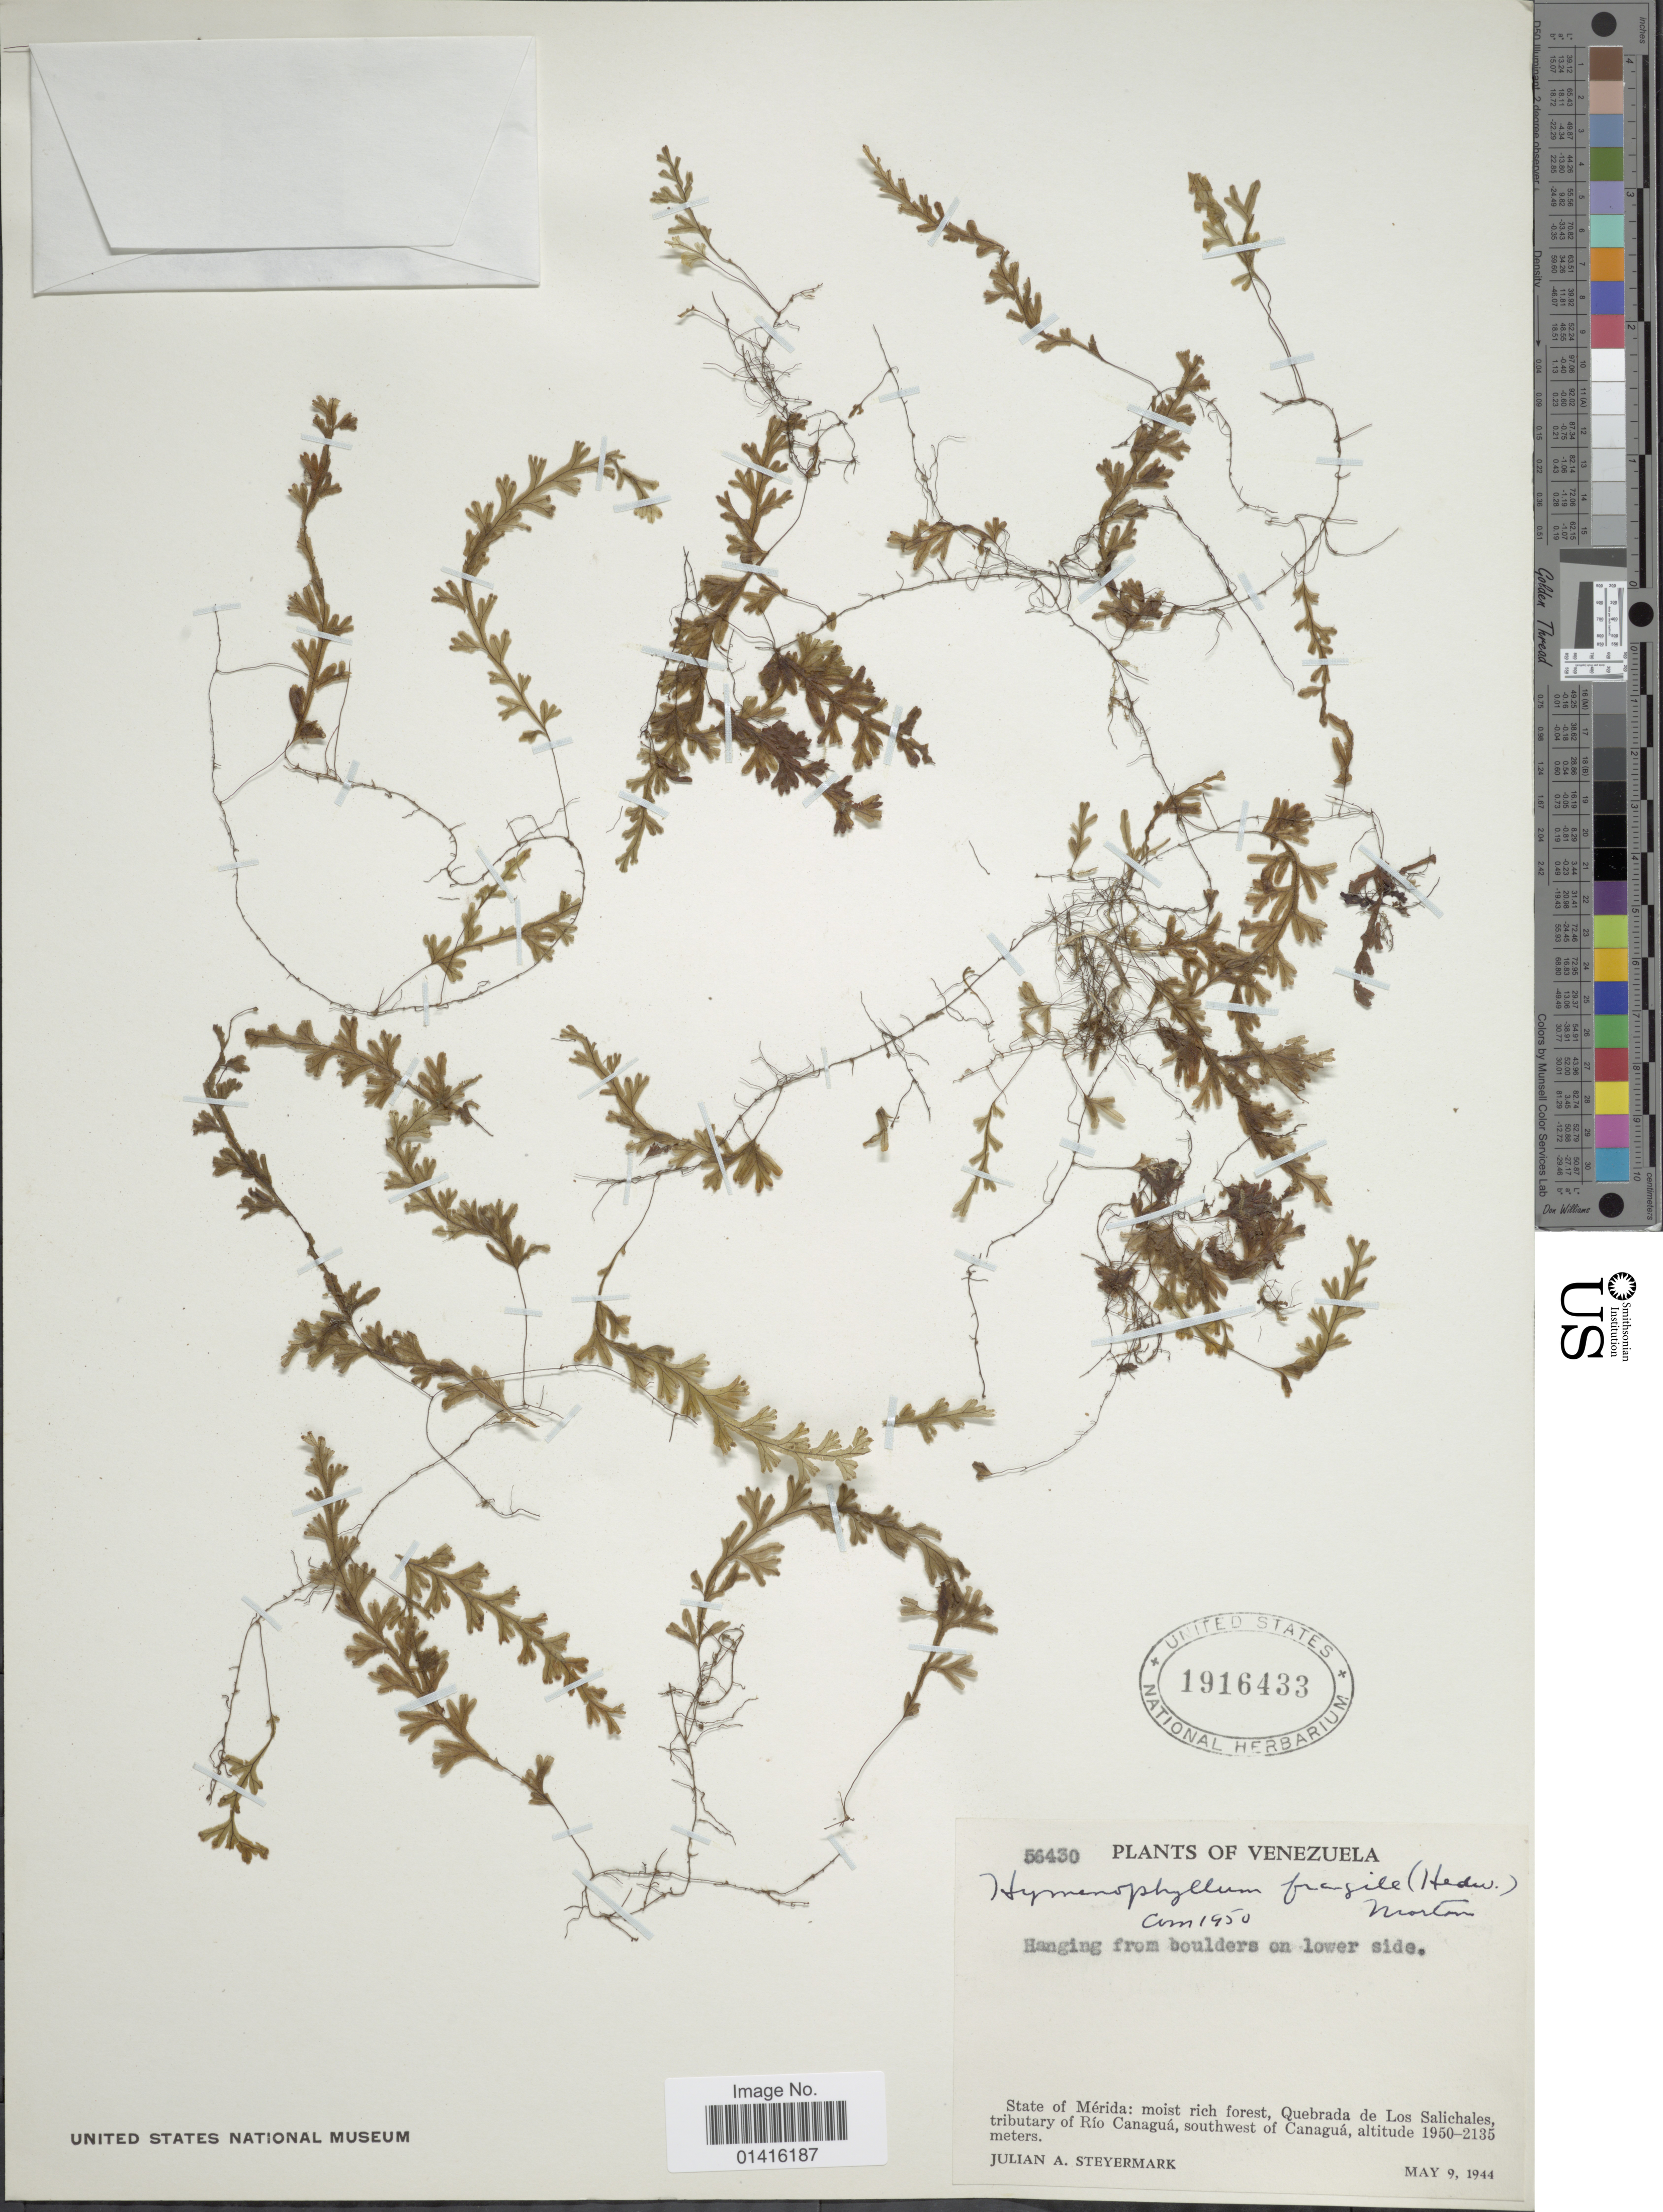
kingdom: Plantae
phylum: Tracheophyta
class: Polypodiopsida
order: Hymenophyllales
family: Hymenophyllaceae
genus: Hymenophyllum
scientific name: Hymenophyllum fragile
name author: (Hedw.) C.V. Morton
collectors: J. Steyermark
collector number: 56430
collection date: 1944-05-09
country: Venezuela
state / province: Mérida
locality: Moist rich forest, Quebrada de Los Salichales, tributary of Río Canaguá, southwest of Canaguá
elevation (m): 1950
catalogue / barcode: US 1916433